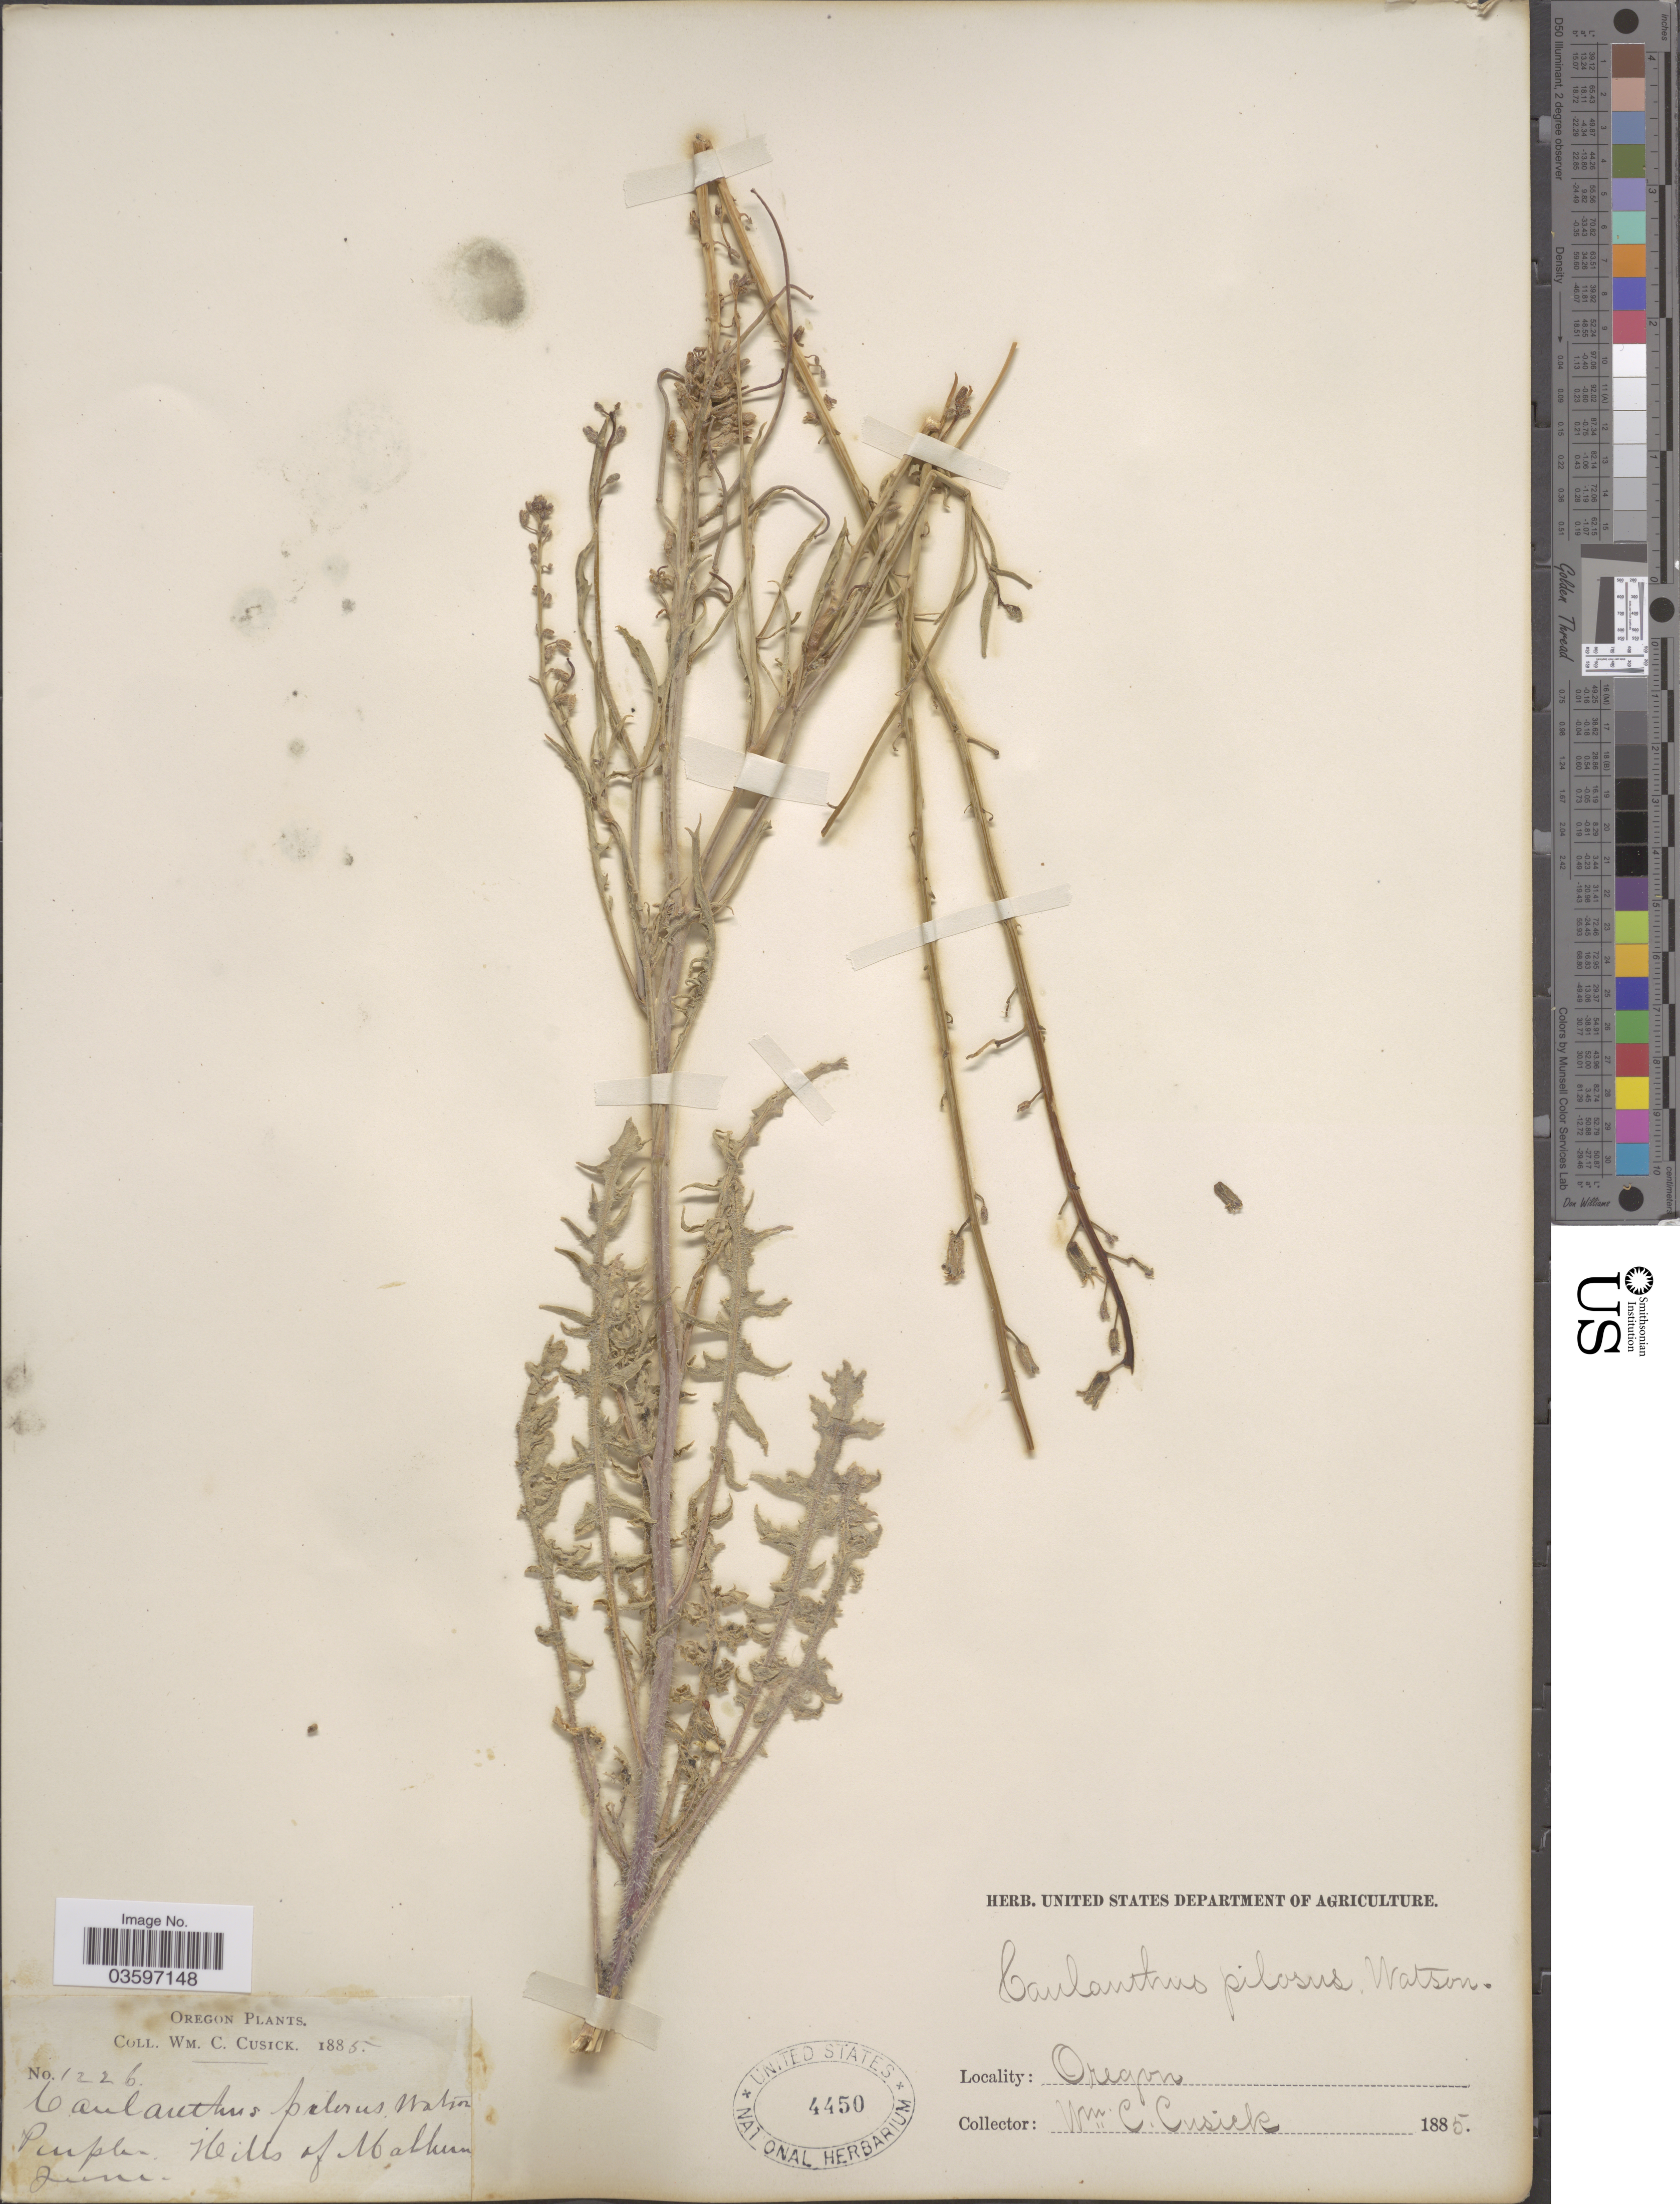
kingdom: Plantae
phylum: Tracheophyta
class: Magnoliopsida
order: Brassicales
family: Brassicaceae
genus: Caulanthus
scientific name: Caulanthus pilosus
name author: S. Watson in C. King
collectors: W. C. Cusick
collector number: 1226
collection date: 1885-06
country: United States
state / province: Oregon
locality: Hills of Malheur.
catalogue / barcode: US 4450